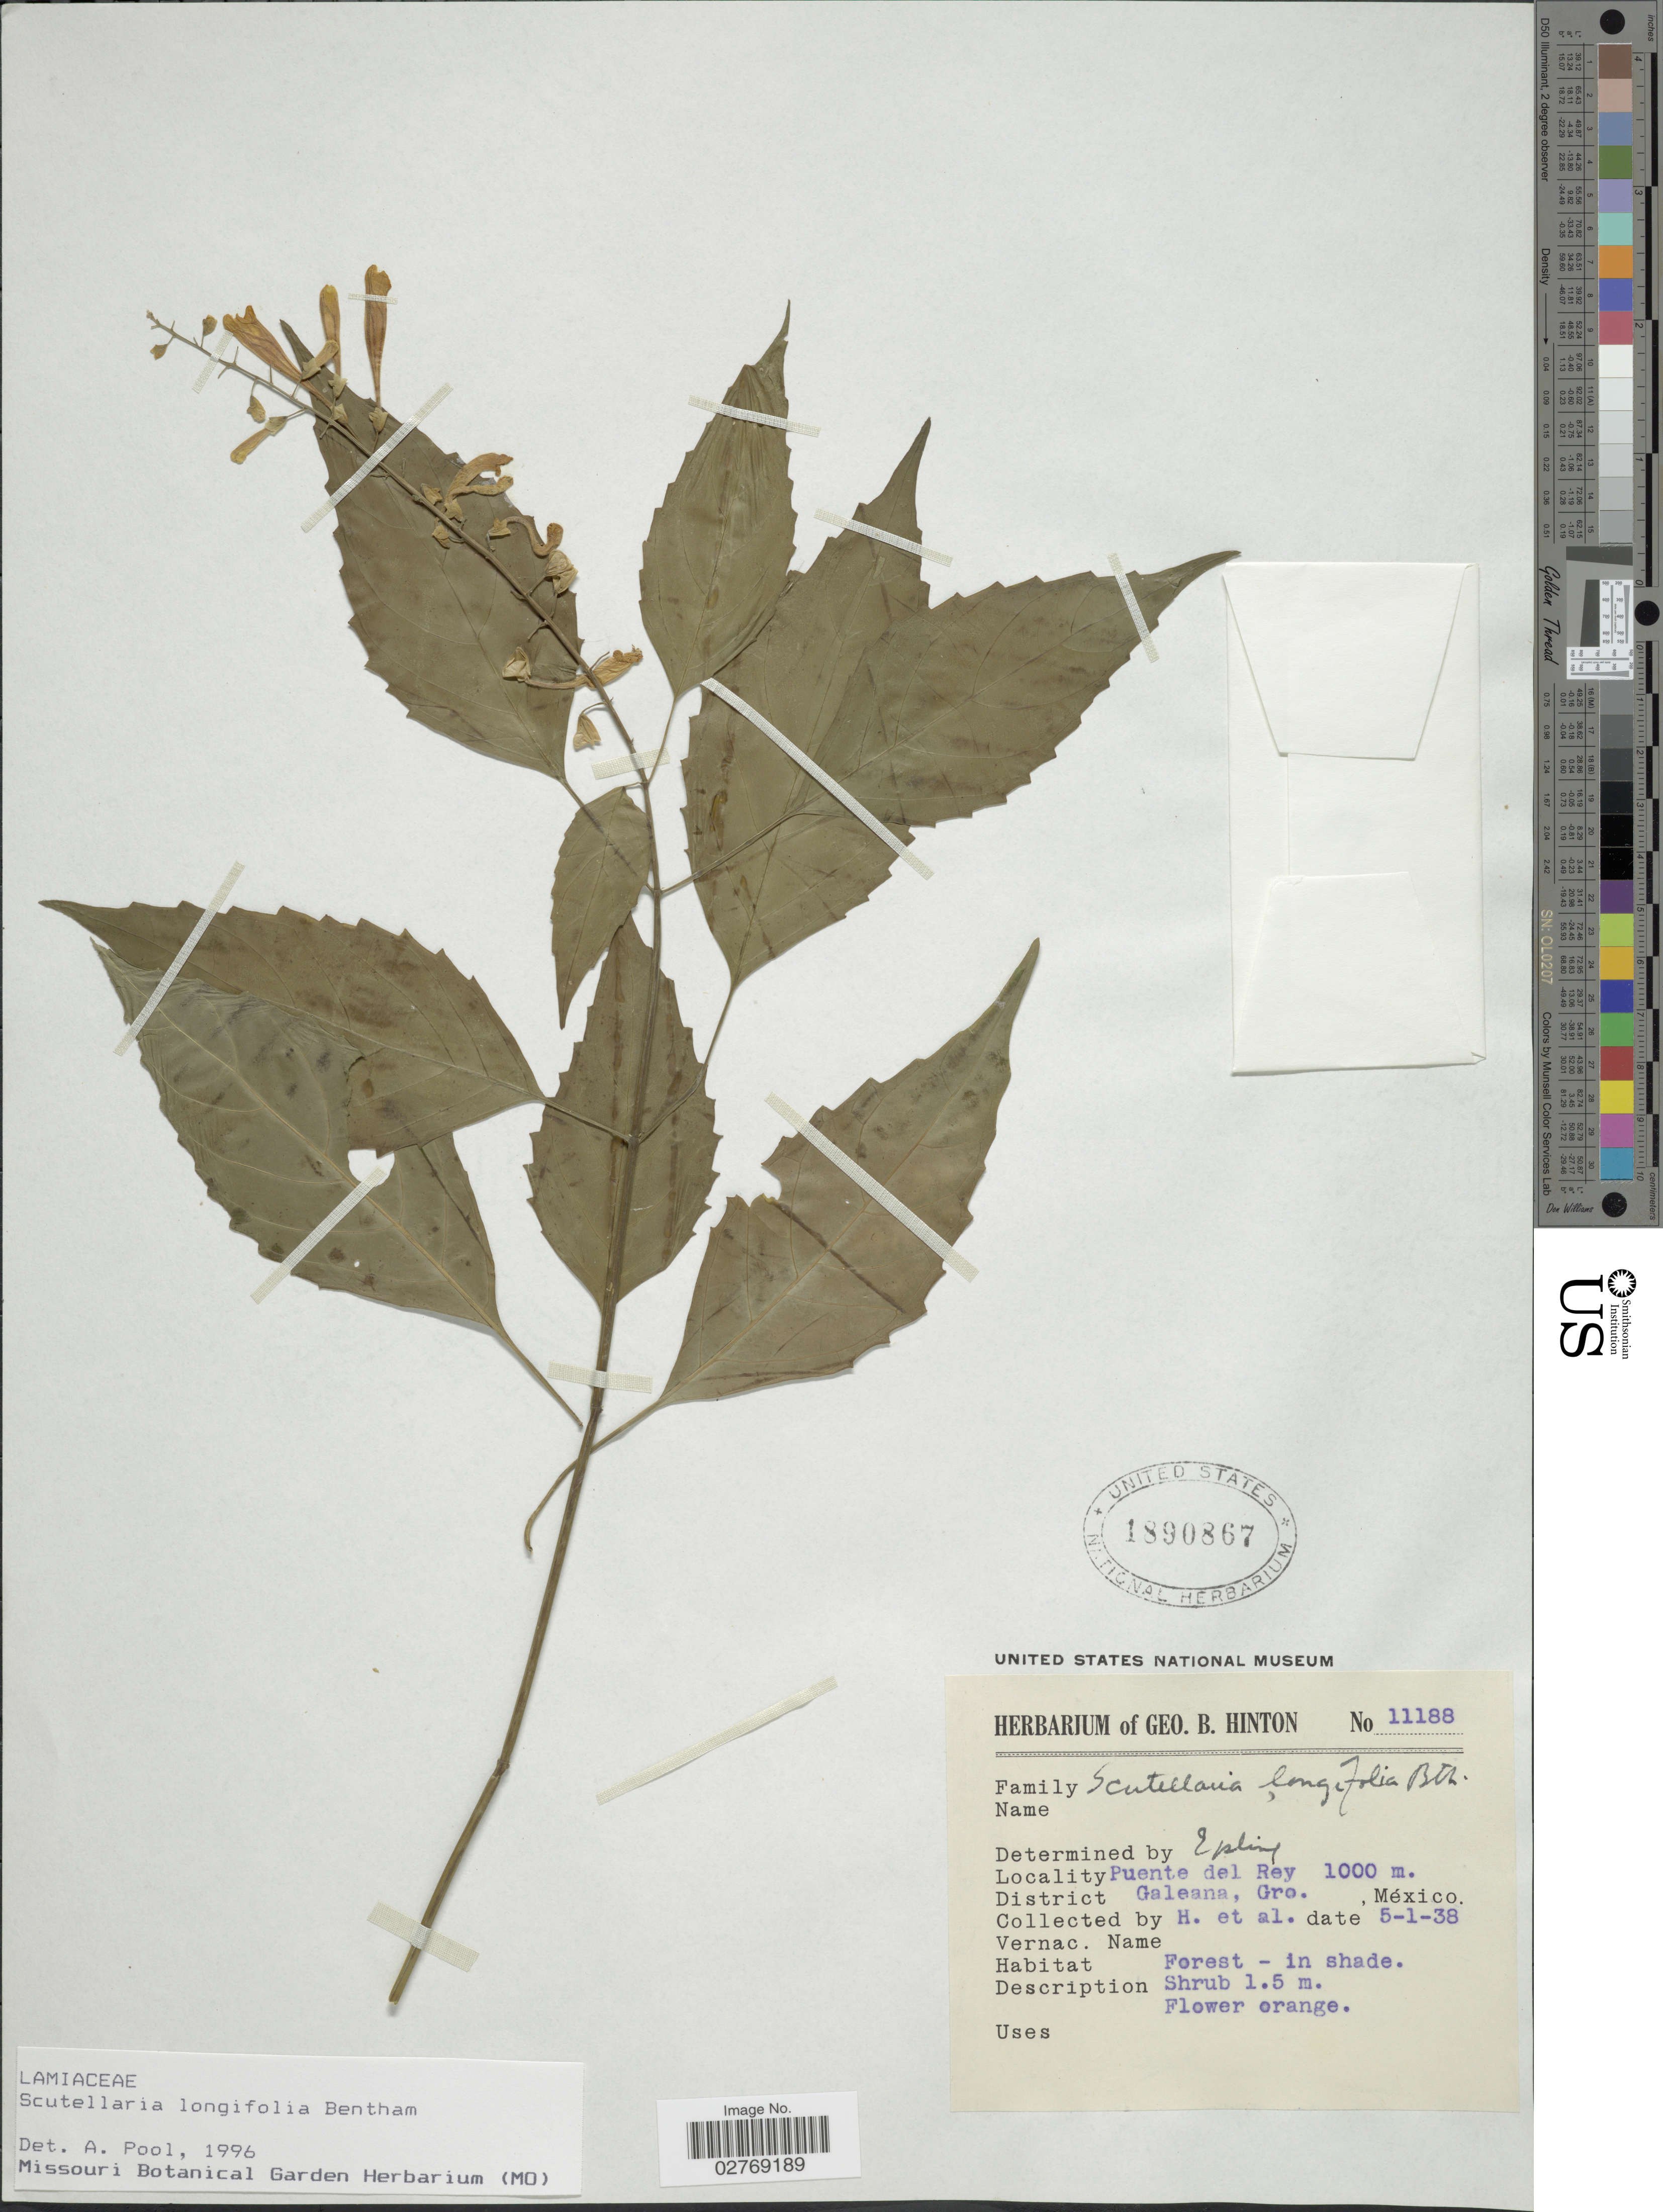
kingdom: Plantae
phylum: Tracheophyta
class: Magnoliopsida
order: Lamiales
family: Lamiaceae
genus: Scutellaria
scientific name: Scutellaria longifolia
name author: Donn. Sm.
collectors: G. B. Hinton & et al.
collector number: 11188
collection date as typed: Transcribed d/m/y: 5/1/38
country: Mexico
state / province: Guerrero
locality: Puente del Rey. District Galeana.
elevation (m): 1000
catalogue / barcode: US 1890867